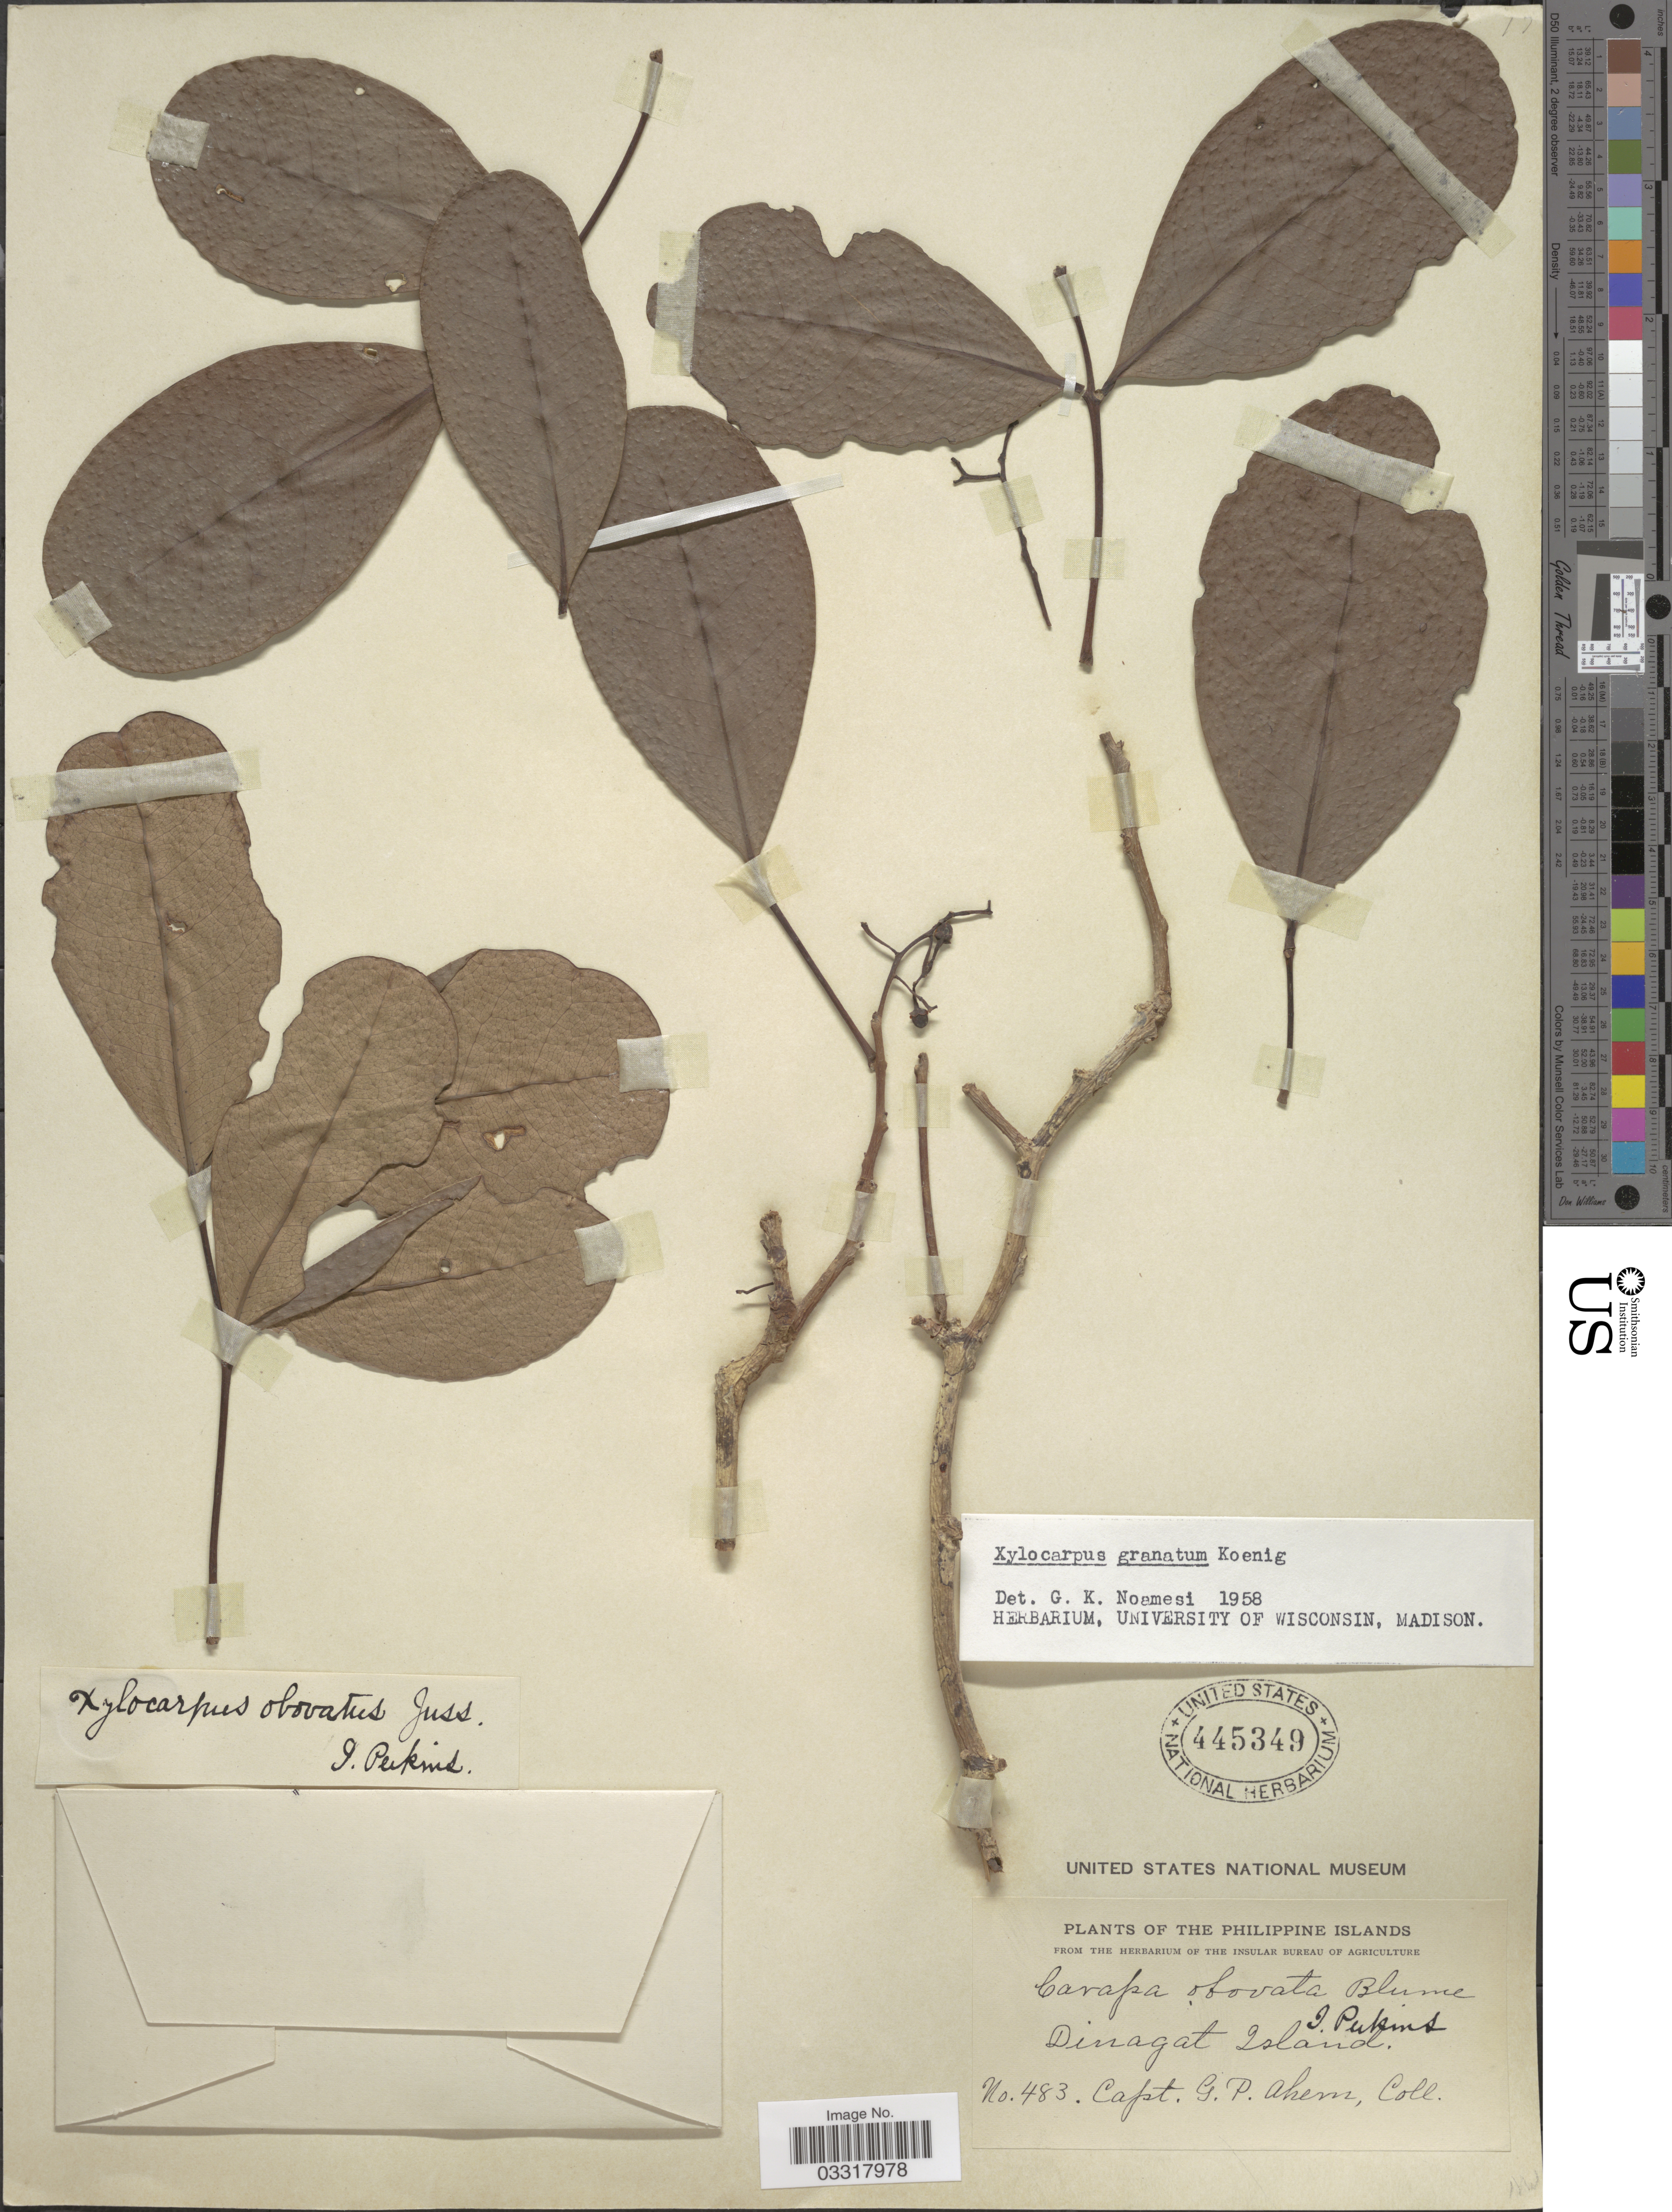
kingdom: Plantae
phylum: Tracheophyta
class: Magnoliopsida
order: Sapindales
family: Meliaceae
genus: Xylocarpus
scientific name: Xylocarpus granatum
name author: J. Koenig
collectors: G. Ahern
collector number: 483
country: Philippines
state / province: Caraga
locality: The Philippine Islands. Dinagat Island.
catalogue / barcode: US 445349